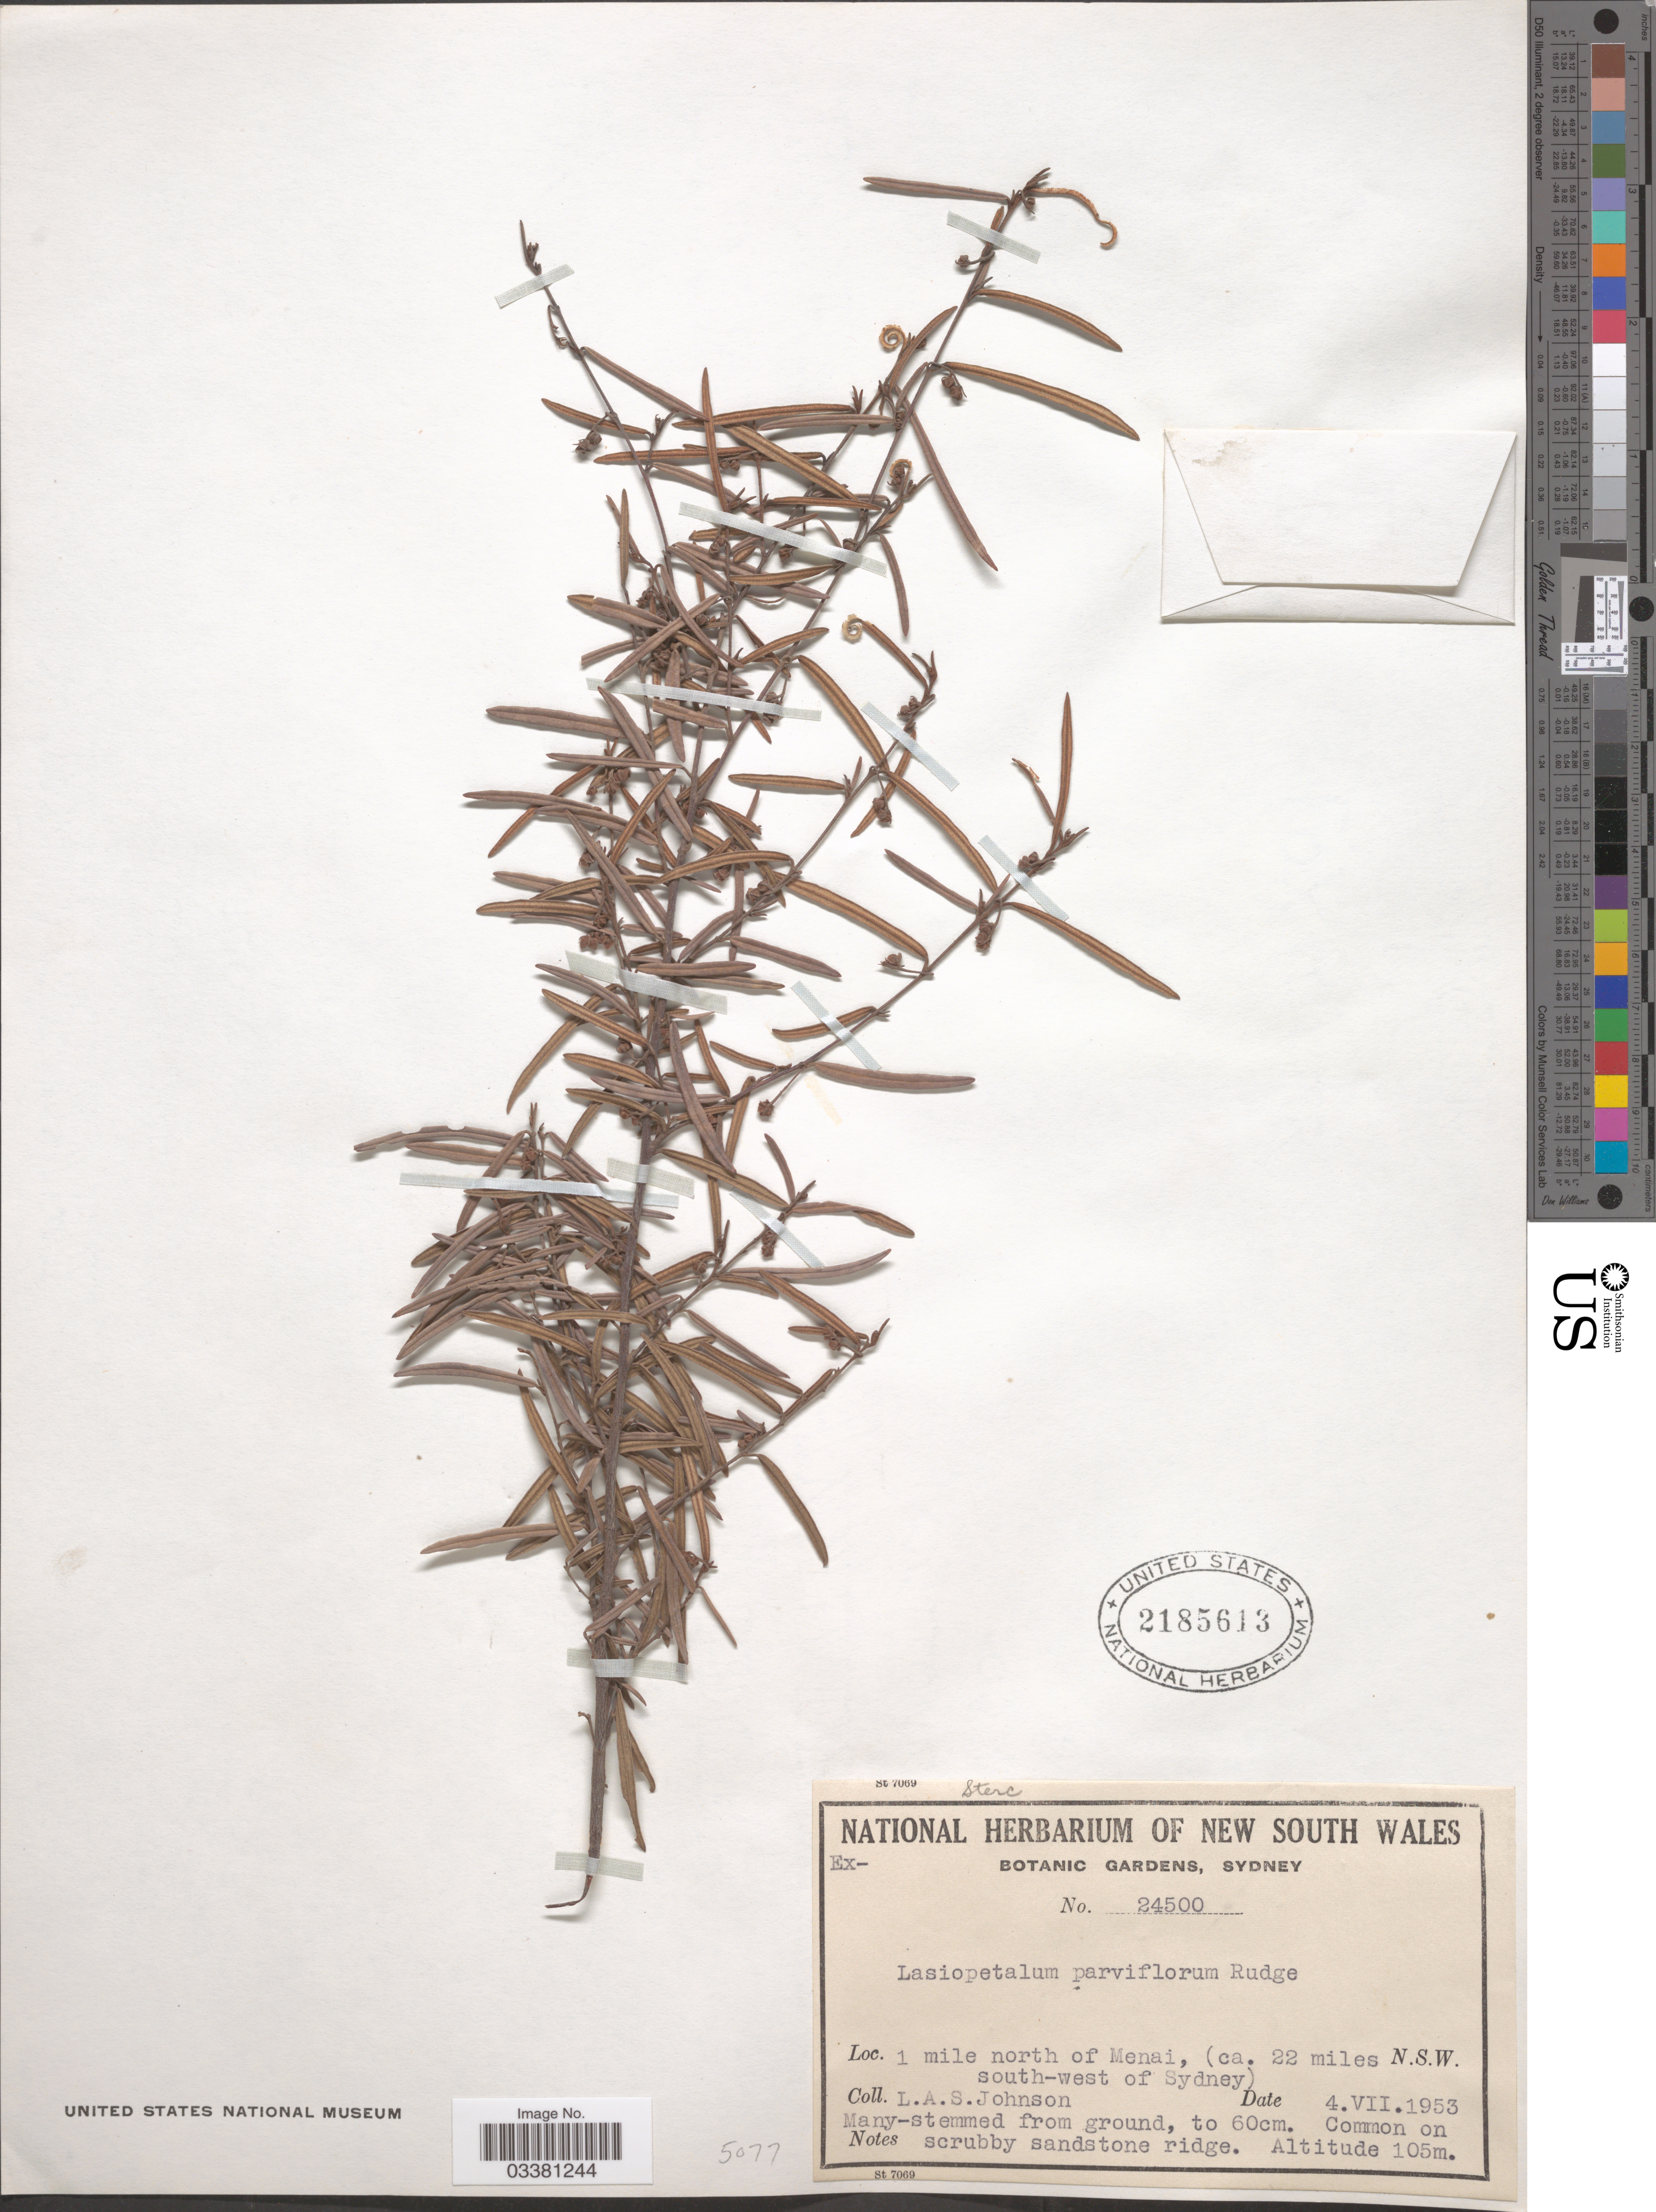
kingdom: Plantae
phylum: Tracheophyta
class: Magnoliopsida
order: Malvales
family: Malvaceae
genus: Lasiopetalum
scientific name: Lasiopetalum parviflorum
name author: Rudge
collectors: L. A. S. Johnson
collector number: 24500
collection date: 1953-07-04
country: Australia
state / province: New South Wales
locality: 1 mile north of Menai, (ca. 22 miles south-west of Sydney).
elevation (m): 105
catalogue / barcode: US 2185613